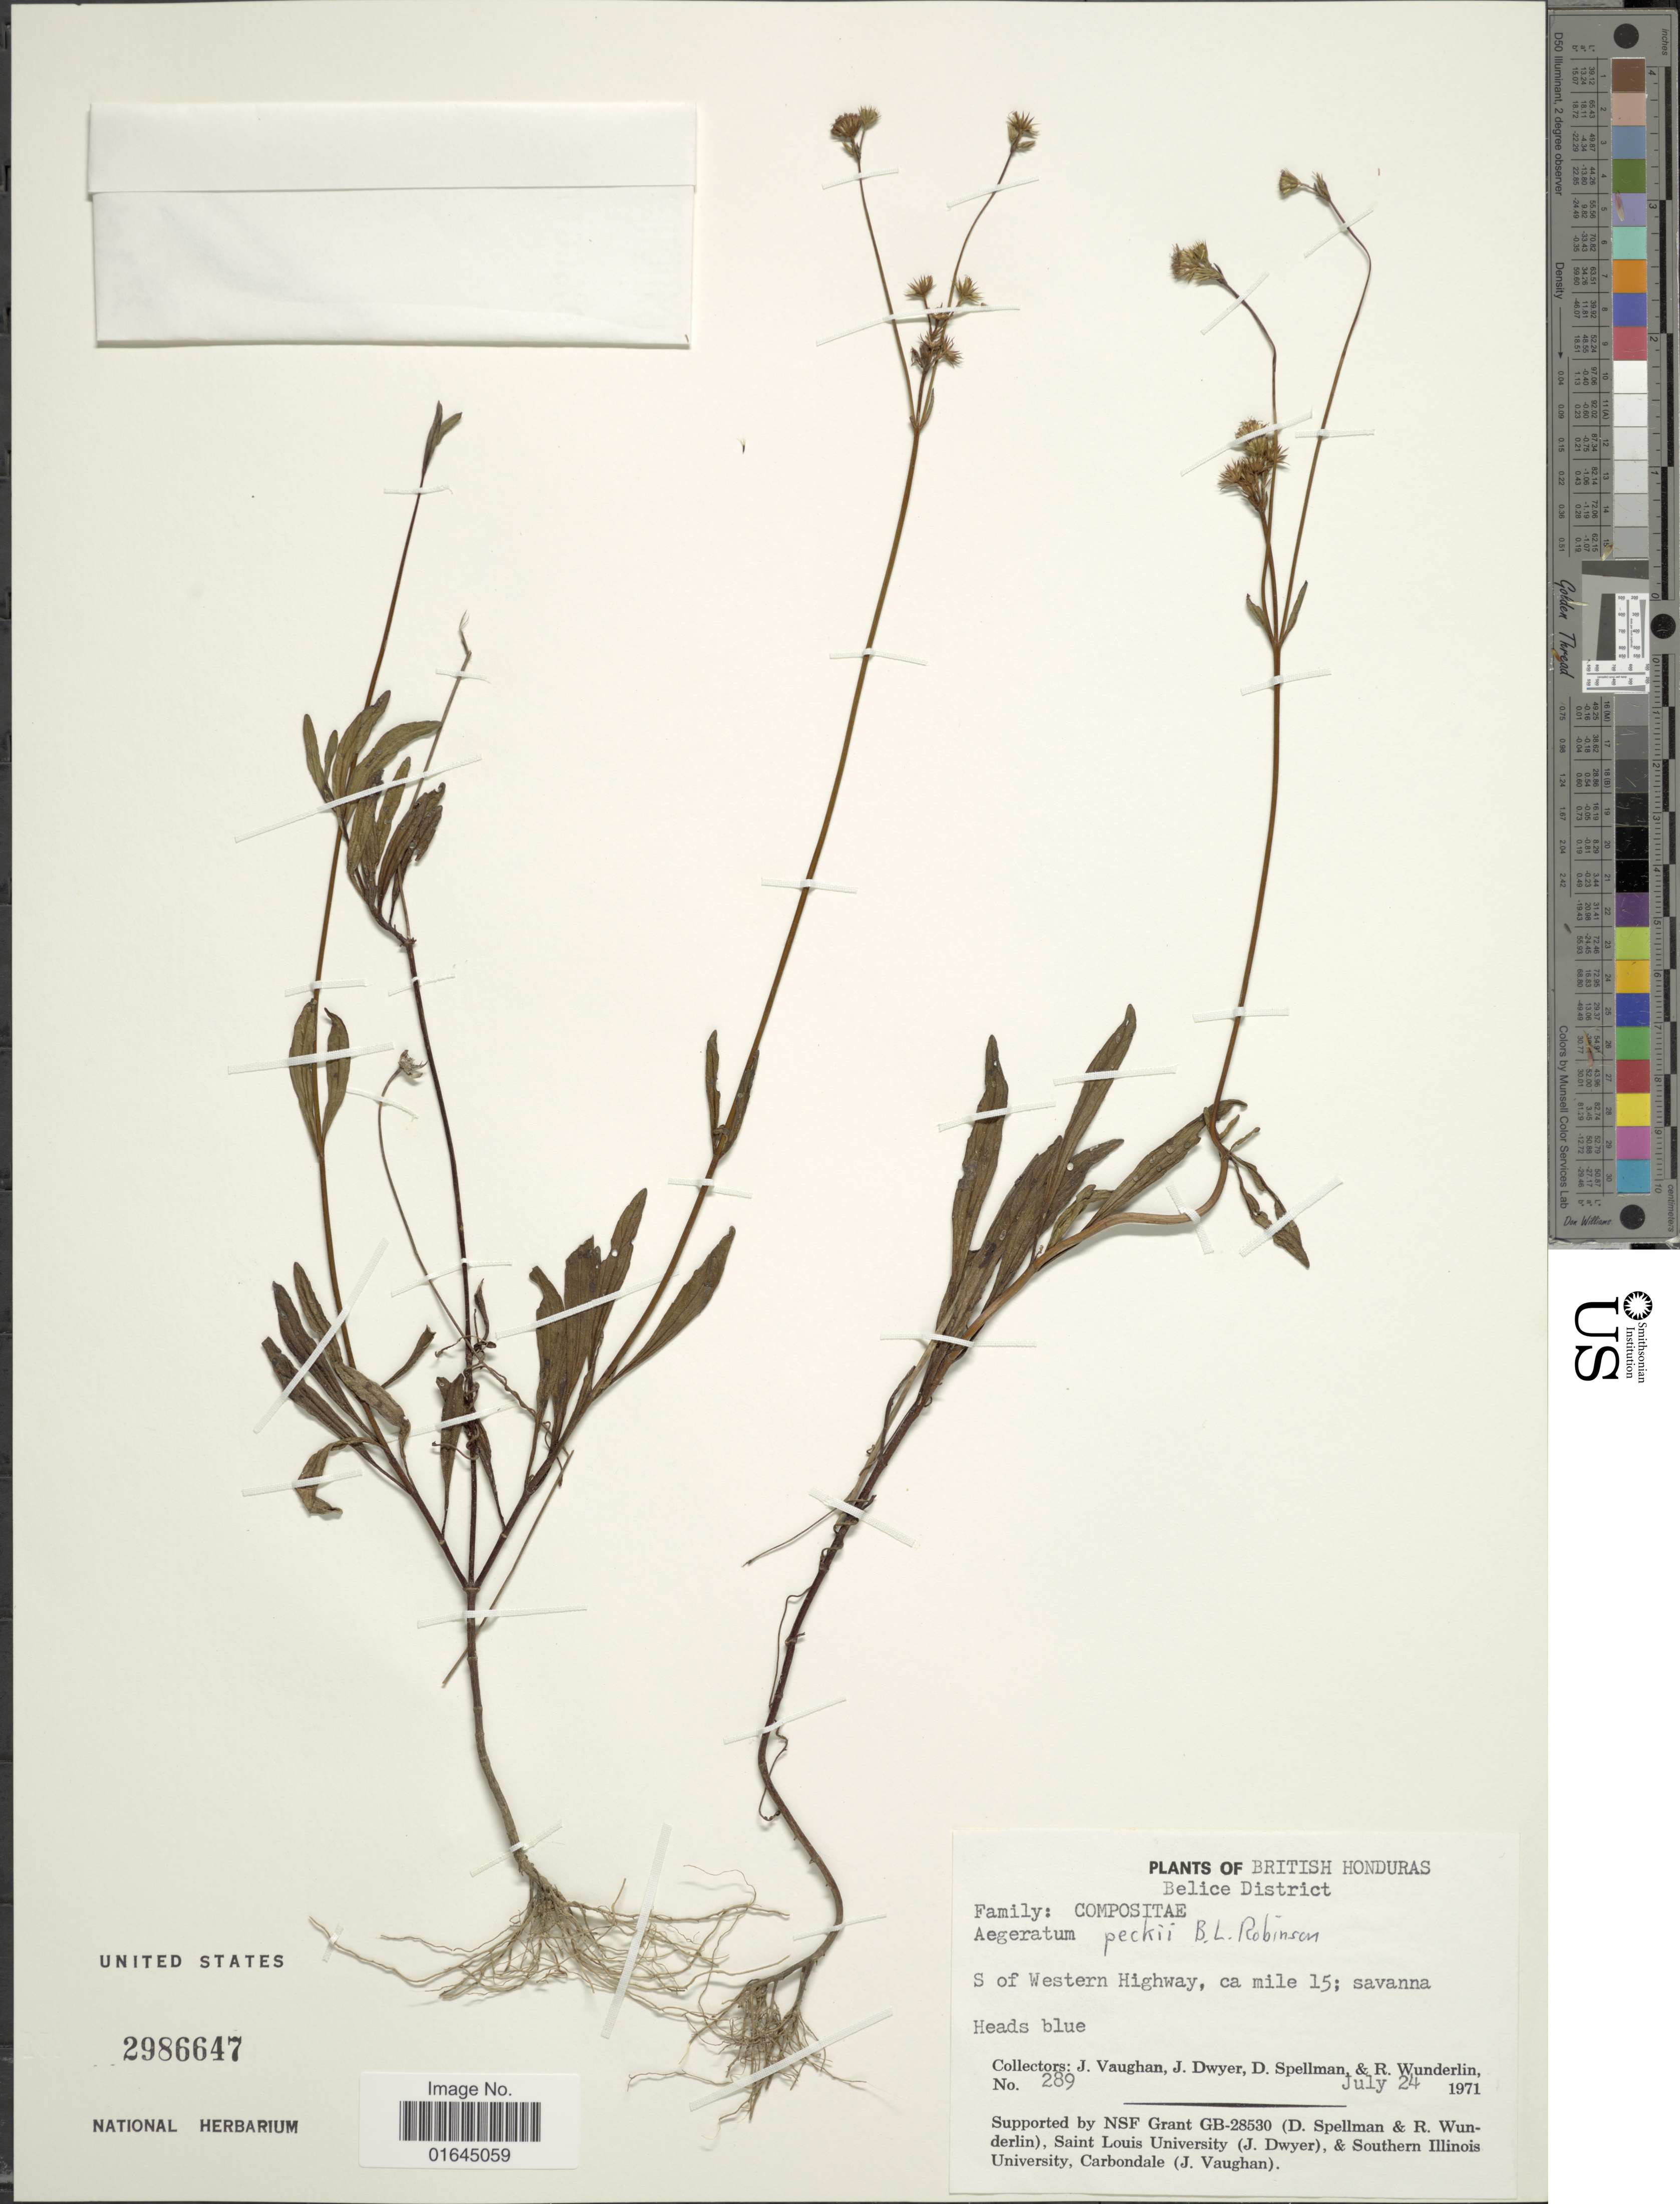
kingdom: Plantae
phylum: Tracheophyta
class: Magnoliopsida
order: Asterales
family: Asteraceae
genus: Ageratum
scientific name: Ageratum peckii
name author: B.L. Rob.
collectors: J. Vaughan, J. Dwyer, D. Spellman & R. P. Wunderlin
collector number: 289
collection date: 1971-07-24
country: Belize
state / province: Belize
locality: British Honduras, Belice district, S of Western Highway, ca. mile 15; savanna.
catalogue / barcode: US 2986647